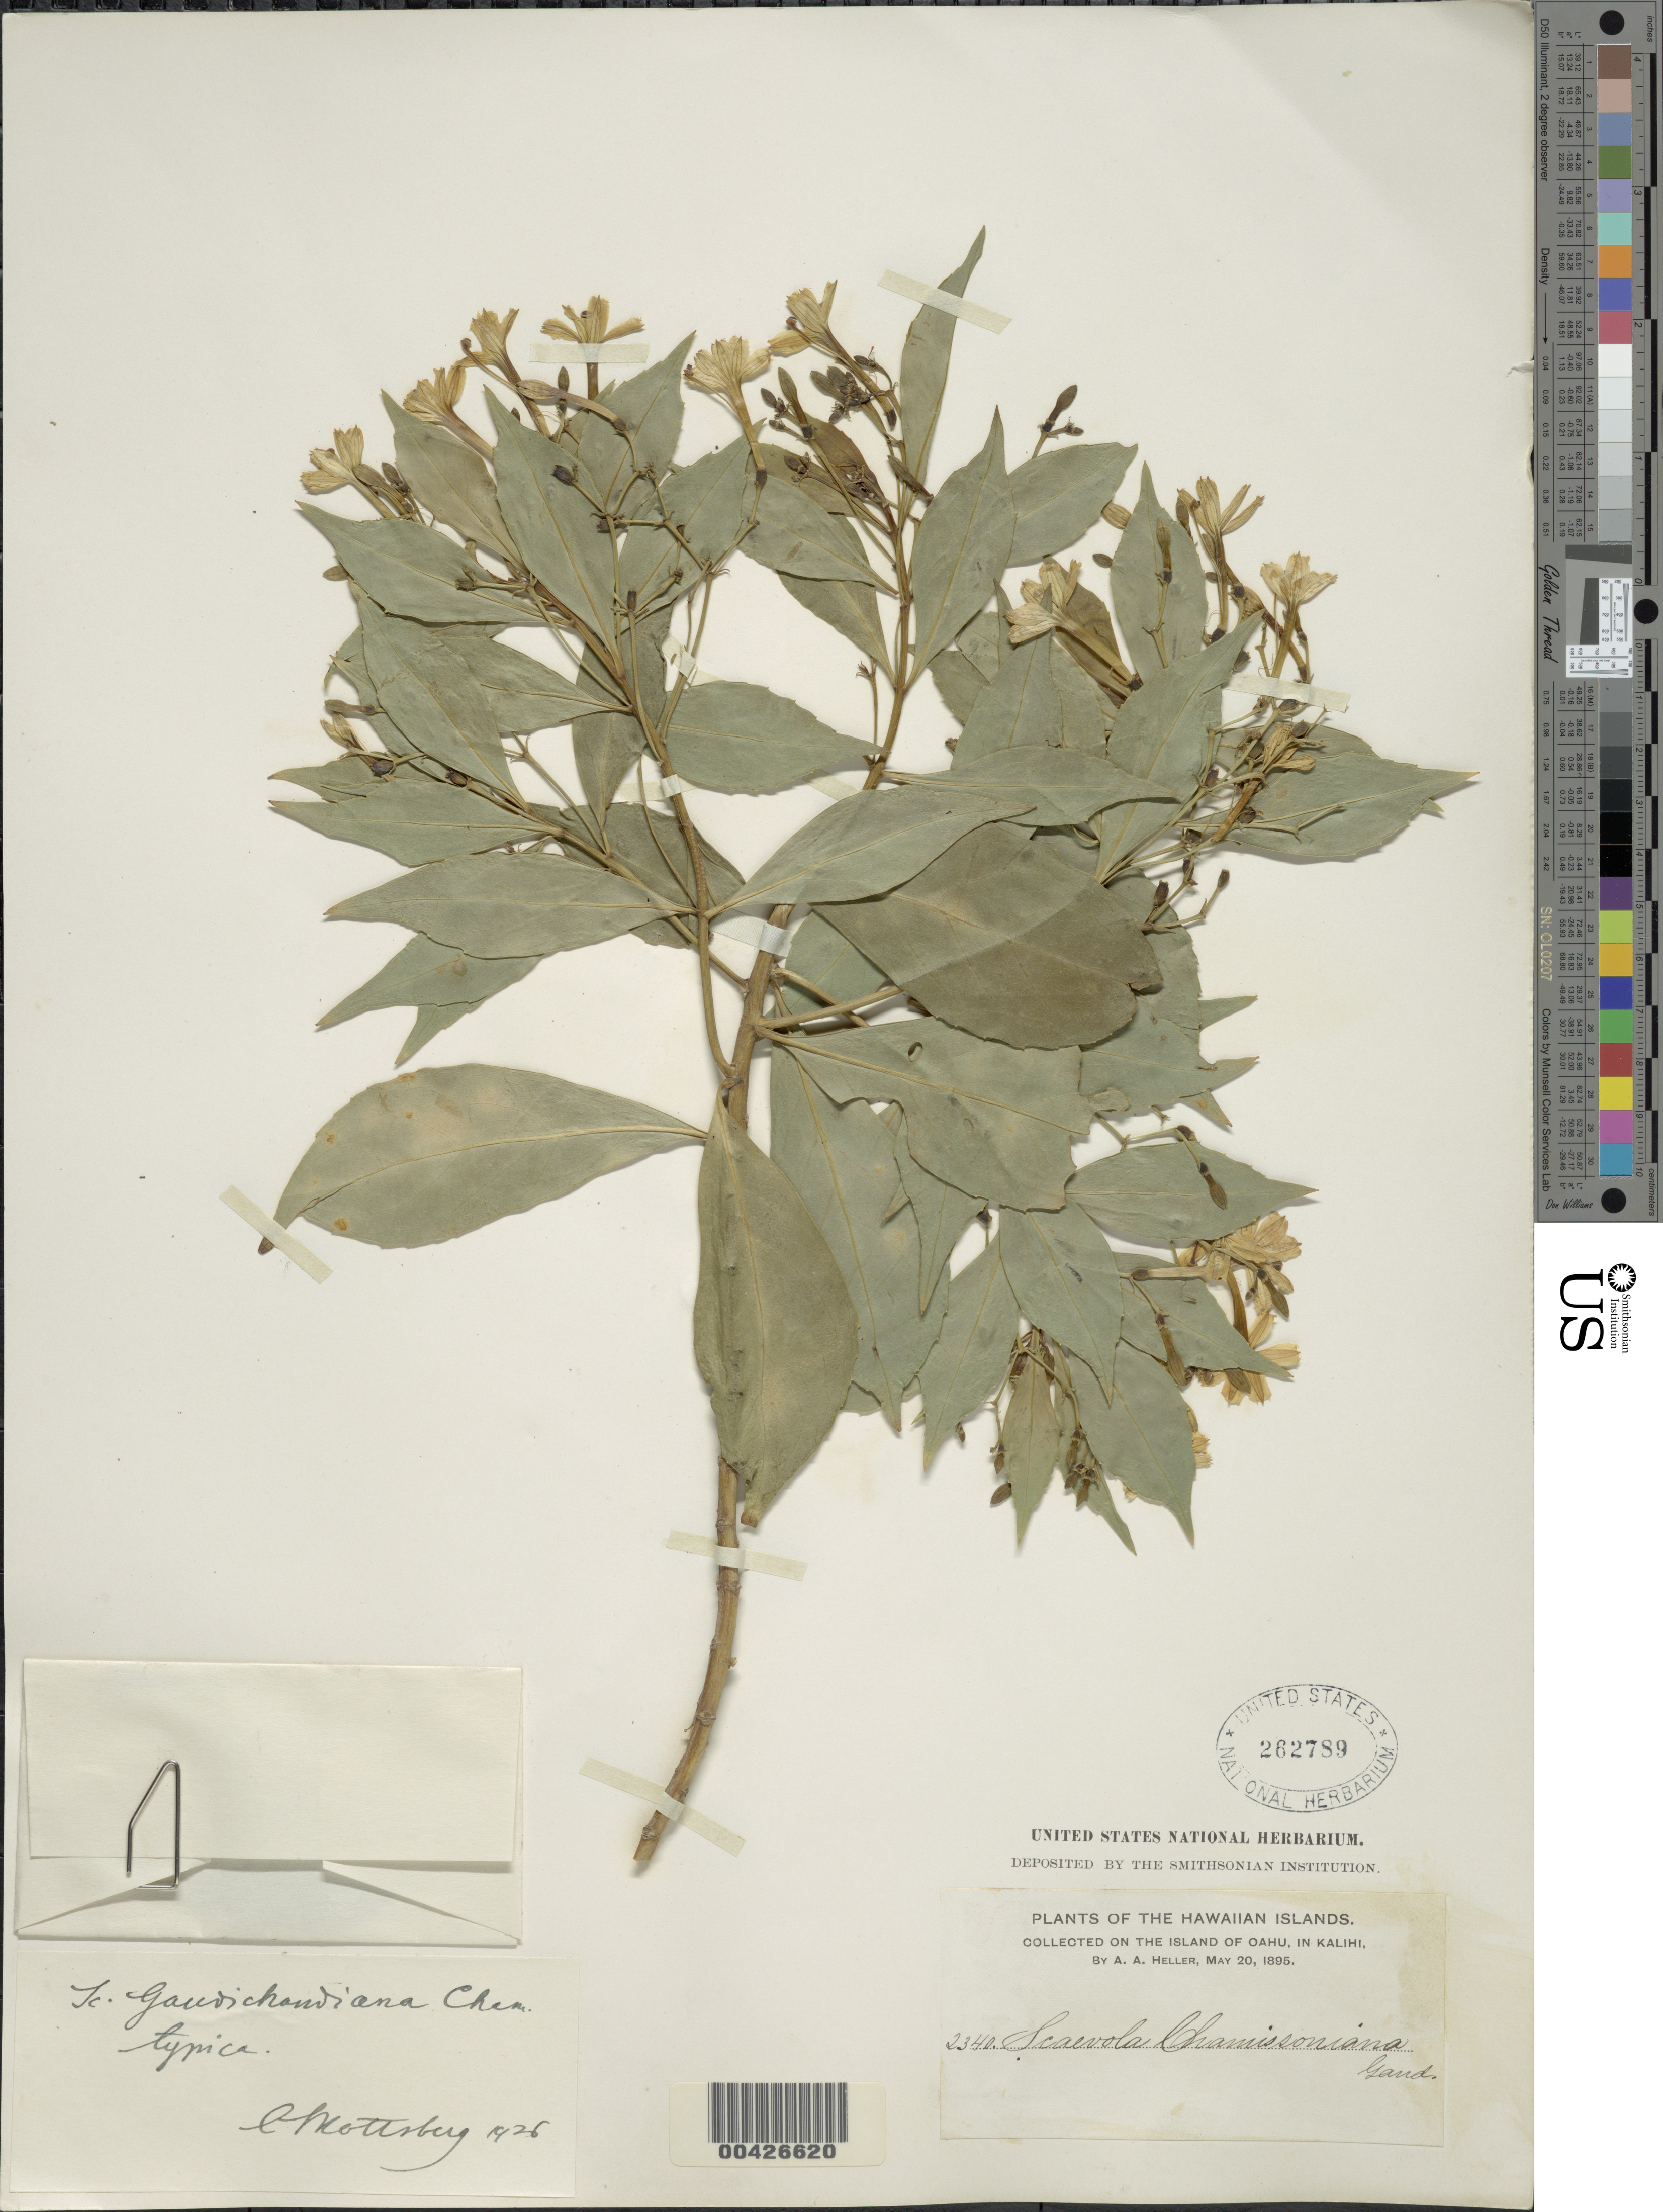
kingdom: Plantae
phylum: Tracheophyta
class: Magnoliopsida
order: Asterales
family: Goodeniaceae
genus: Scaevola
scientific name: Scaevola gaudichaudiana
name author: Cham.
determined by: Mottsberg, C.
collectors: A. A. Heller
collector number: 2340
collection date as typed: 20 May 1895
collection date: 1895-05-20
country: United States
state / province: Hawaii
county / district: Honolulu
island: Oahu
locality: on the island of Oahu, in Kalihi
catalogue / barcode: US 262789